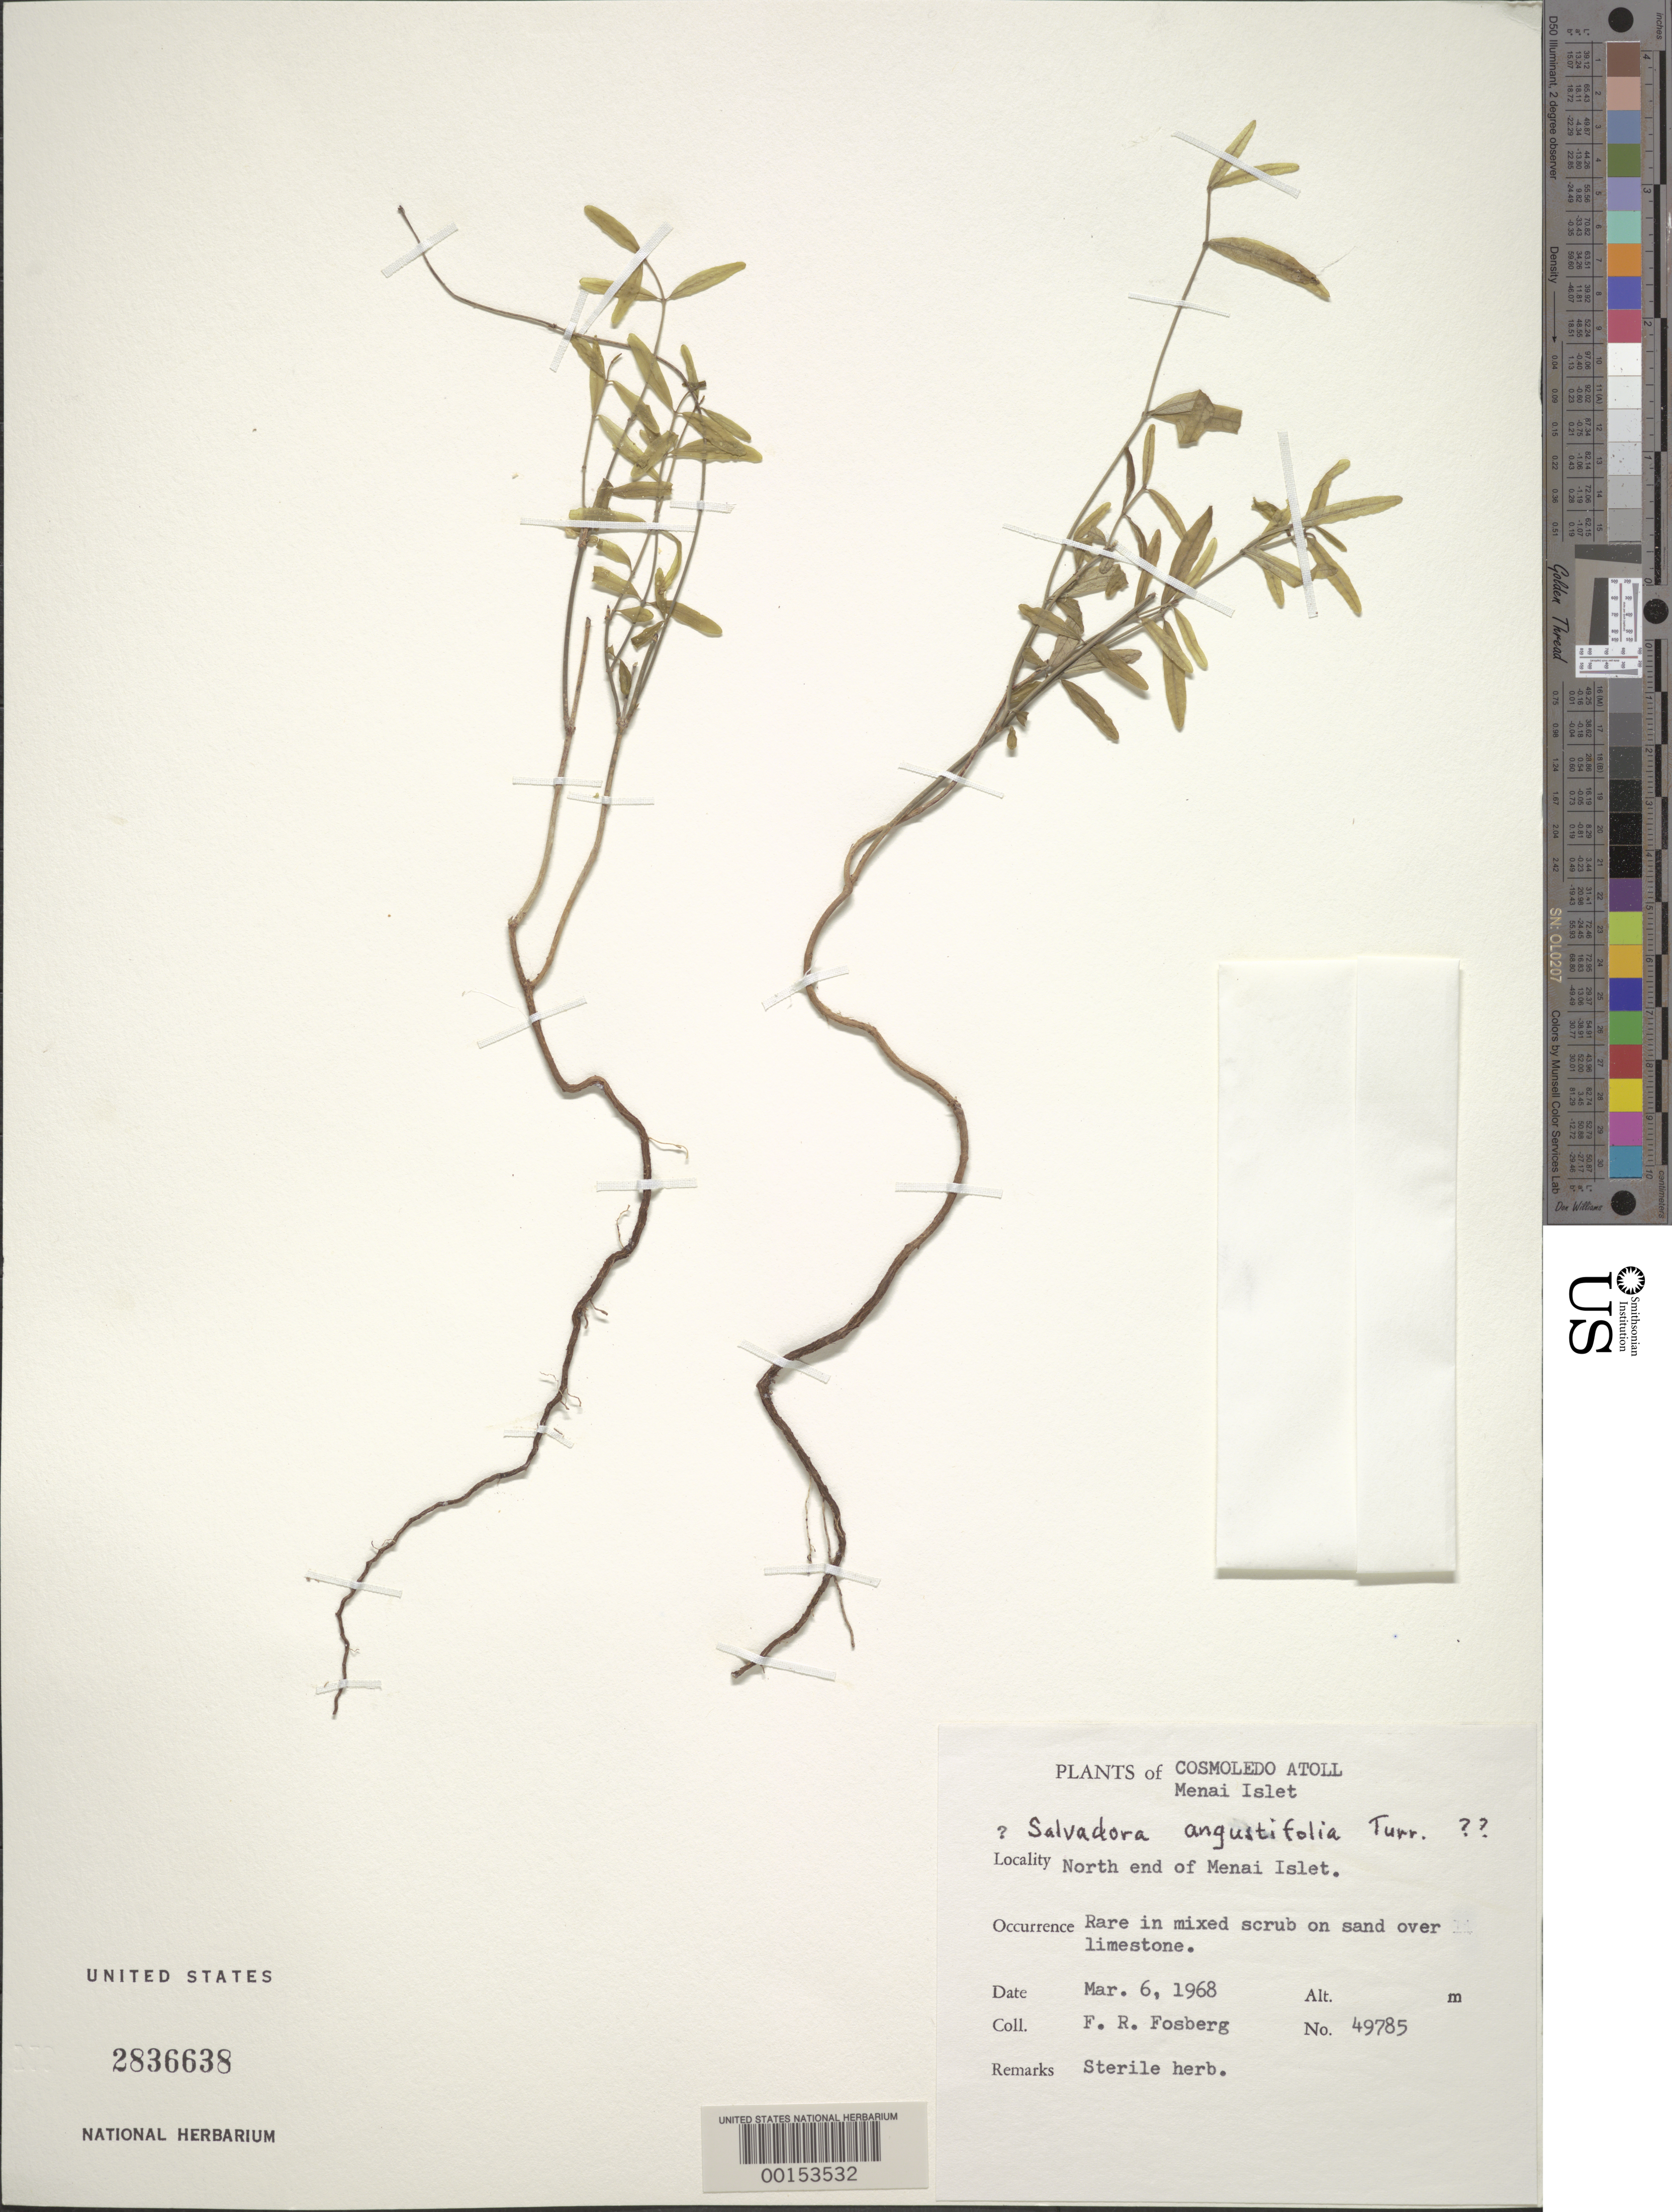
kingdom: Plantae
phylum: Tracheophyta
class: Magnoliopsida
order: Brassicales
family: Salvadoraceae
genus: Salvadora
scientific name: Salvadora angustifolia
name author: Turill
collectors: F. R. Fosberg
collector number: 49785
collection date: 1968-03-06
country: Seychelles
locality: Cosmoledo Atoll. Menai Islet. North end in Menai Islet.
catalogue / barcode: US 2836638